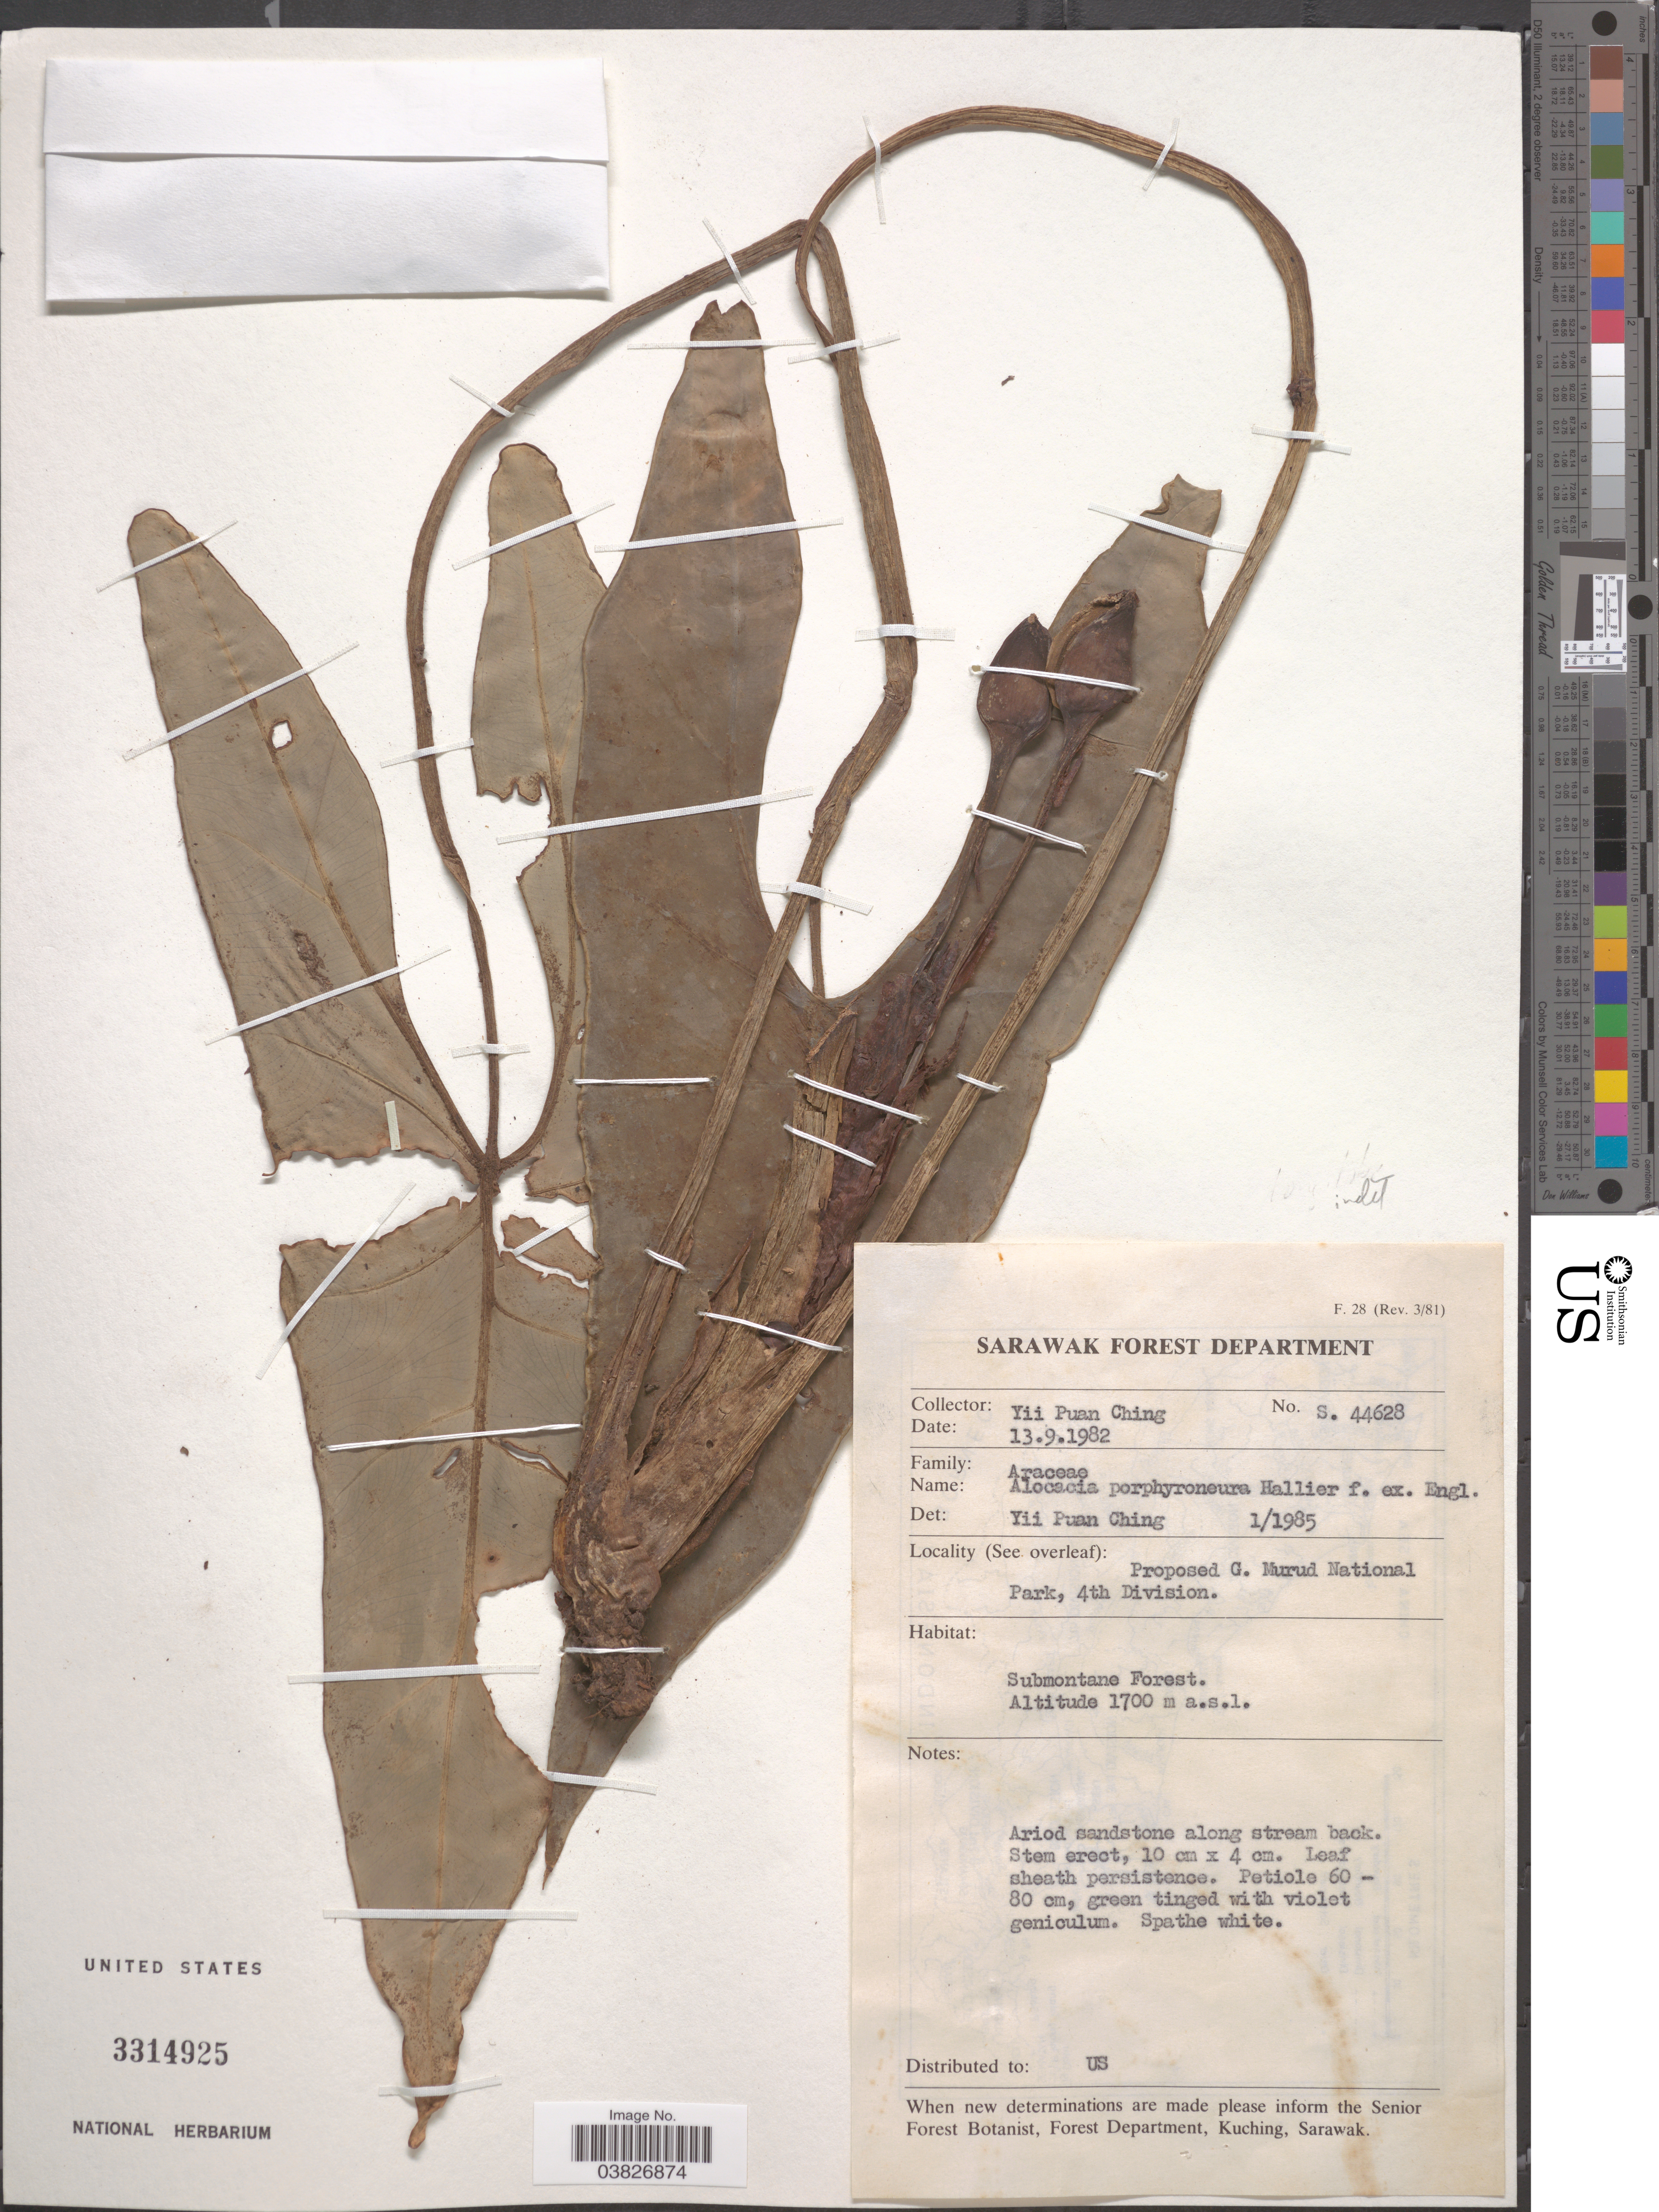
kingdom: Plantae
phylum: Tracheophyta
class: Liliopsida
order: Alismatales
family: Araceae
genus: Alocasia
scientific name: Alocasia sp.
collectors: Y. P. Ching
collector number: S44628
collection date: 1982-09-13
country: Malaysia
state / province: Sarawak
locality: Proposed G. Murud National Park, 4th Division.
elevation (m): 1700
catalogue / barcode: US 3314925